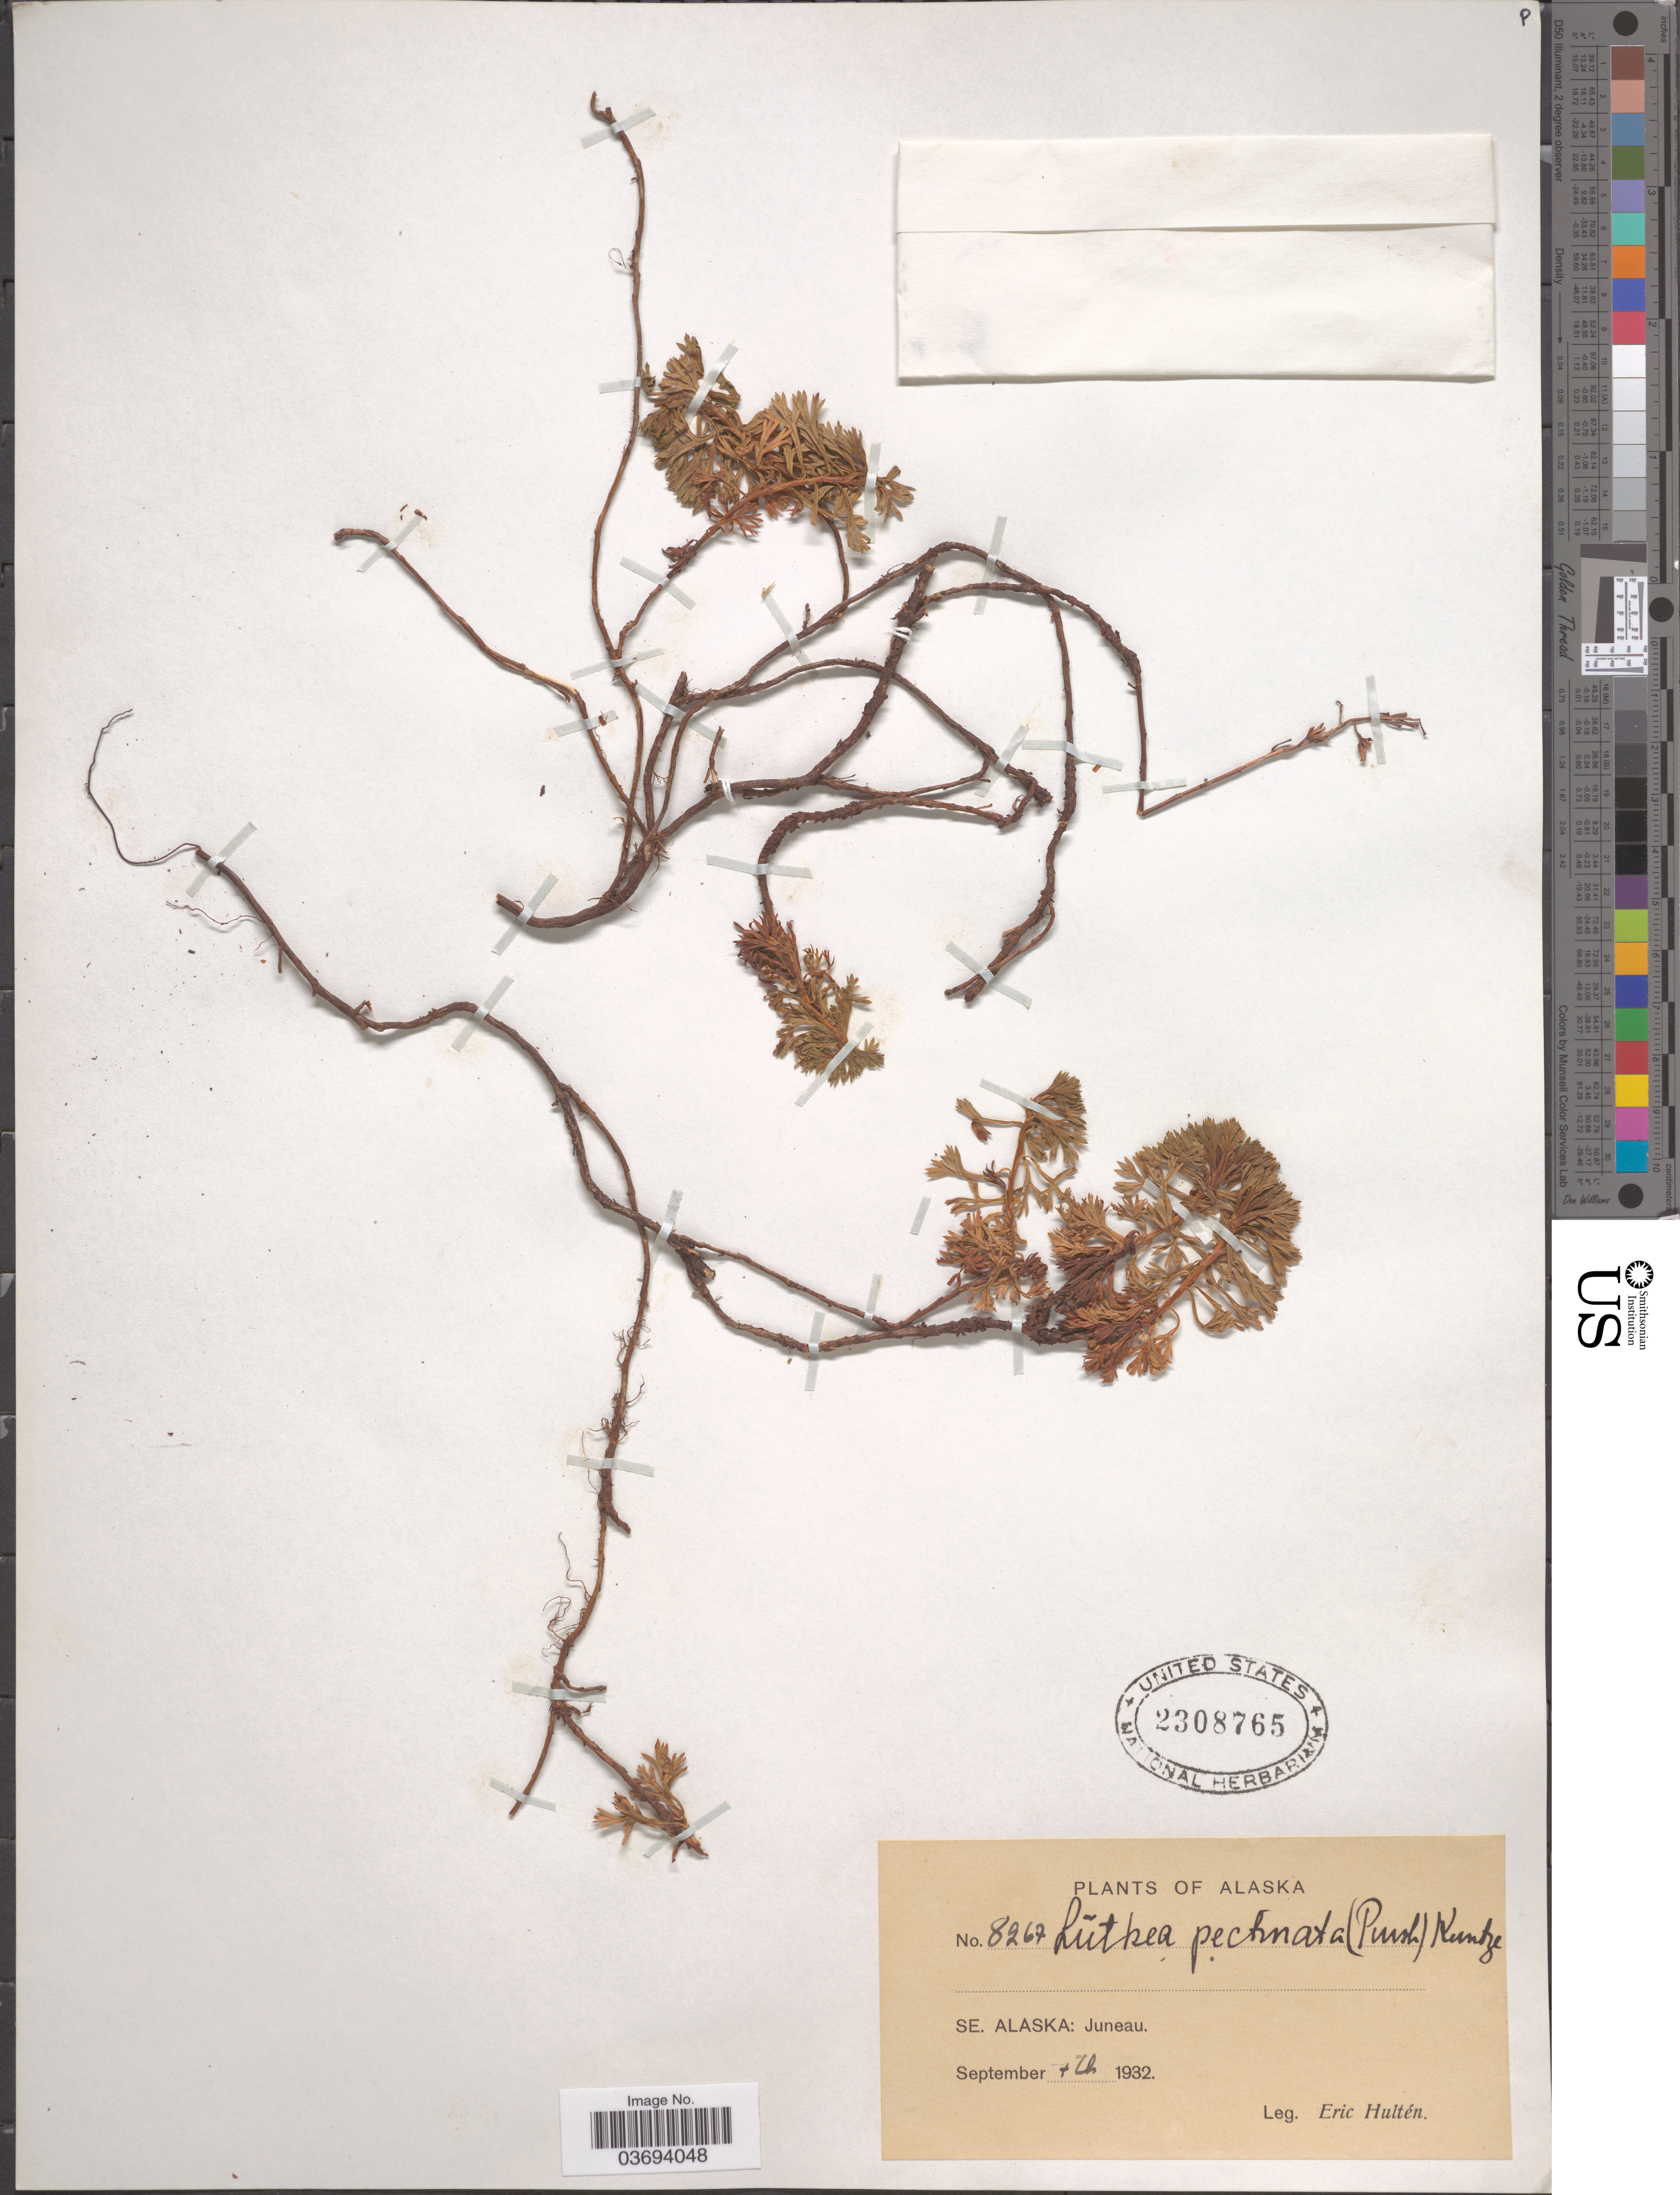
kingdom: Plantae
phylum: Tracheophyta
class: Magnoliopsida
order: Rosales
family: Rosaceae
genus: Luetkea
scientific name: Luetkea pectinata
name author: (Pursh) Kuntze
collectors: E. G. Hultén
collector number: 8267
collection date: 1932-09-07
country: United States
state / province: Alaska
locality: SE. Alaska: Juneau.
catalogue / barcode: US 2308765